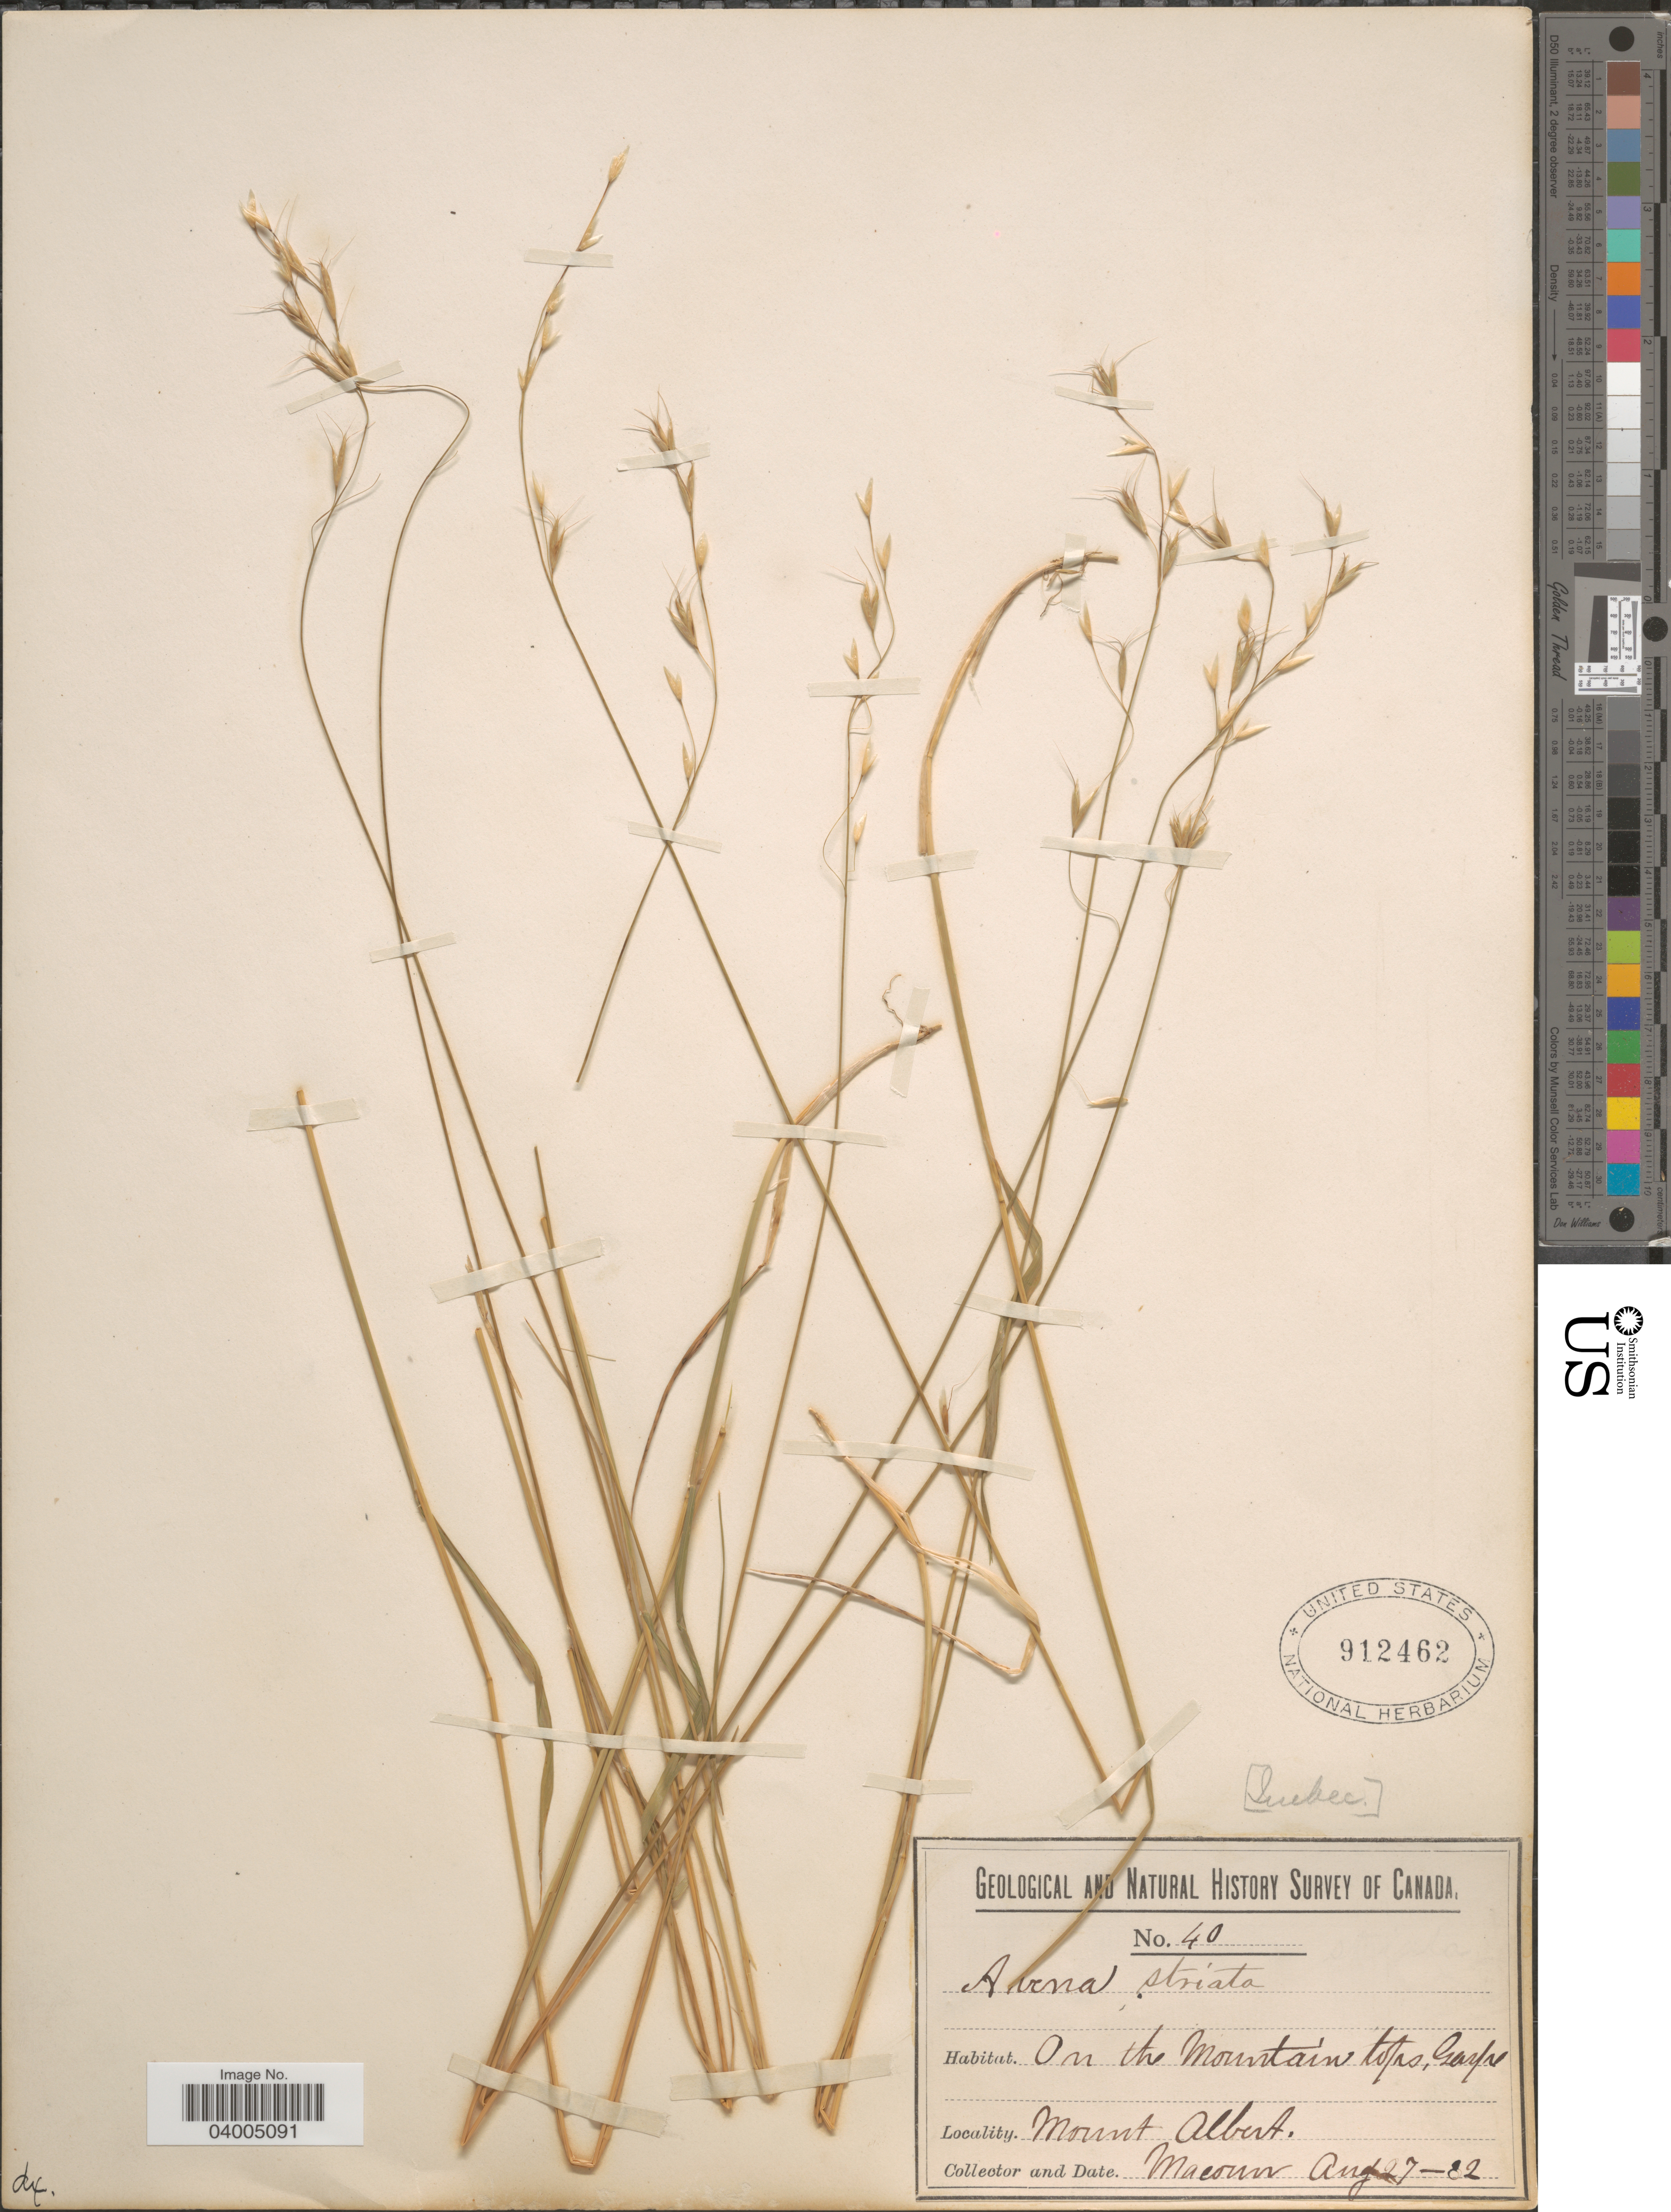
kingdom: Plantae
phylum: Tracheophyta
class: Liliopsida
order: Poales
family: Poaceae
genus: Avena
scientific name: Avena sp.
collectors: -- Macoun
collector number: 40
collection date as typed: Transcribed d/m/y: 17/8/82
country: Canada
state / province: Quebec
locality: On the Mountain tops, Gaspe. Mount Albert.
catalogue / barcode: US 912462